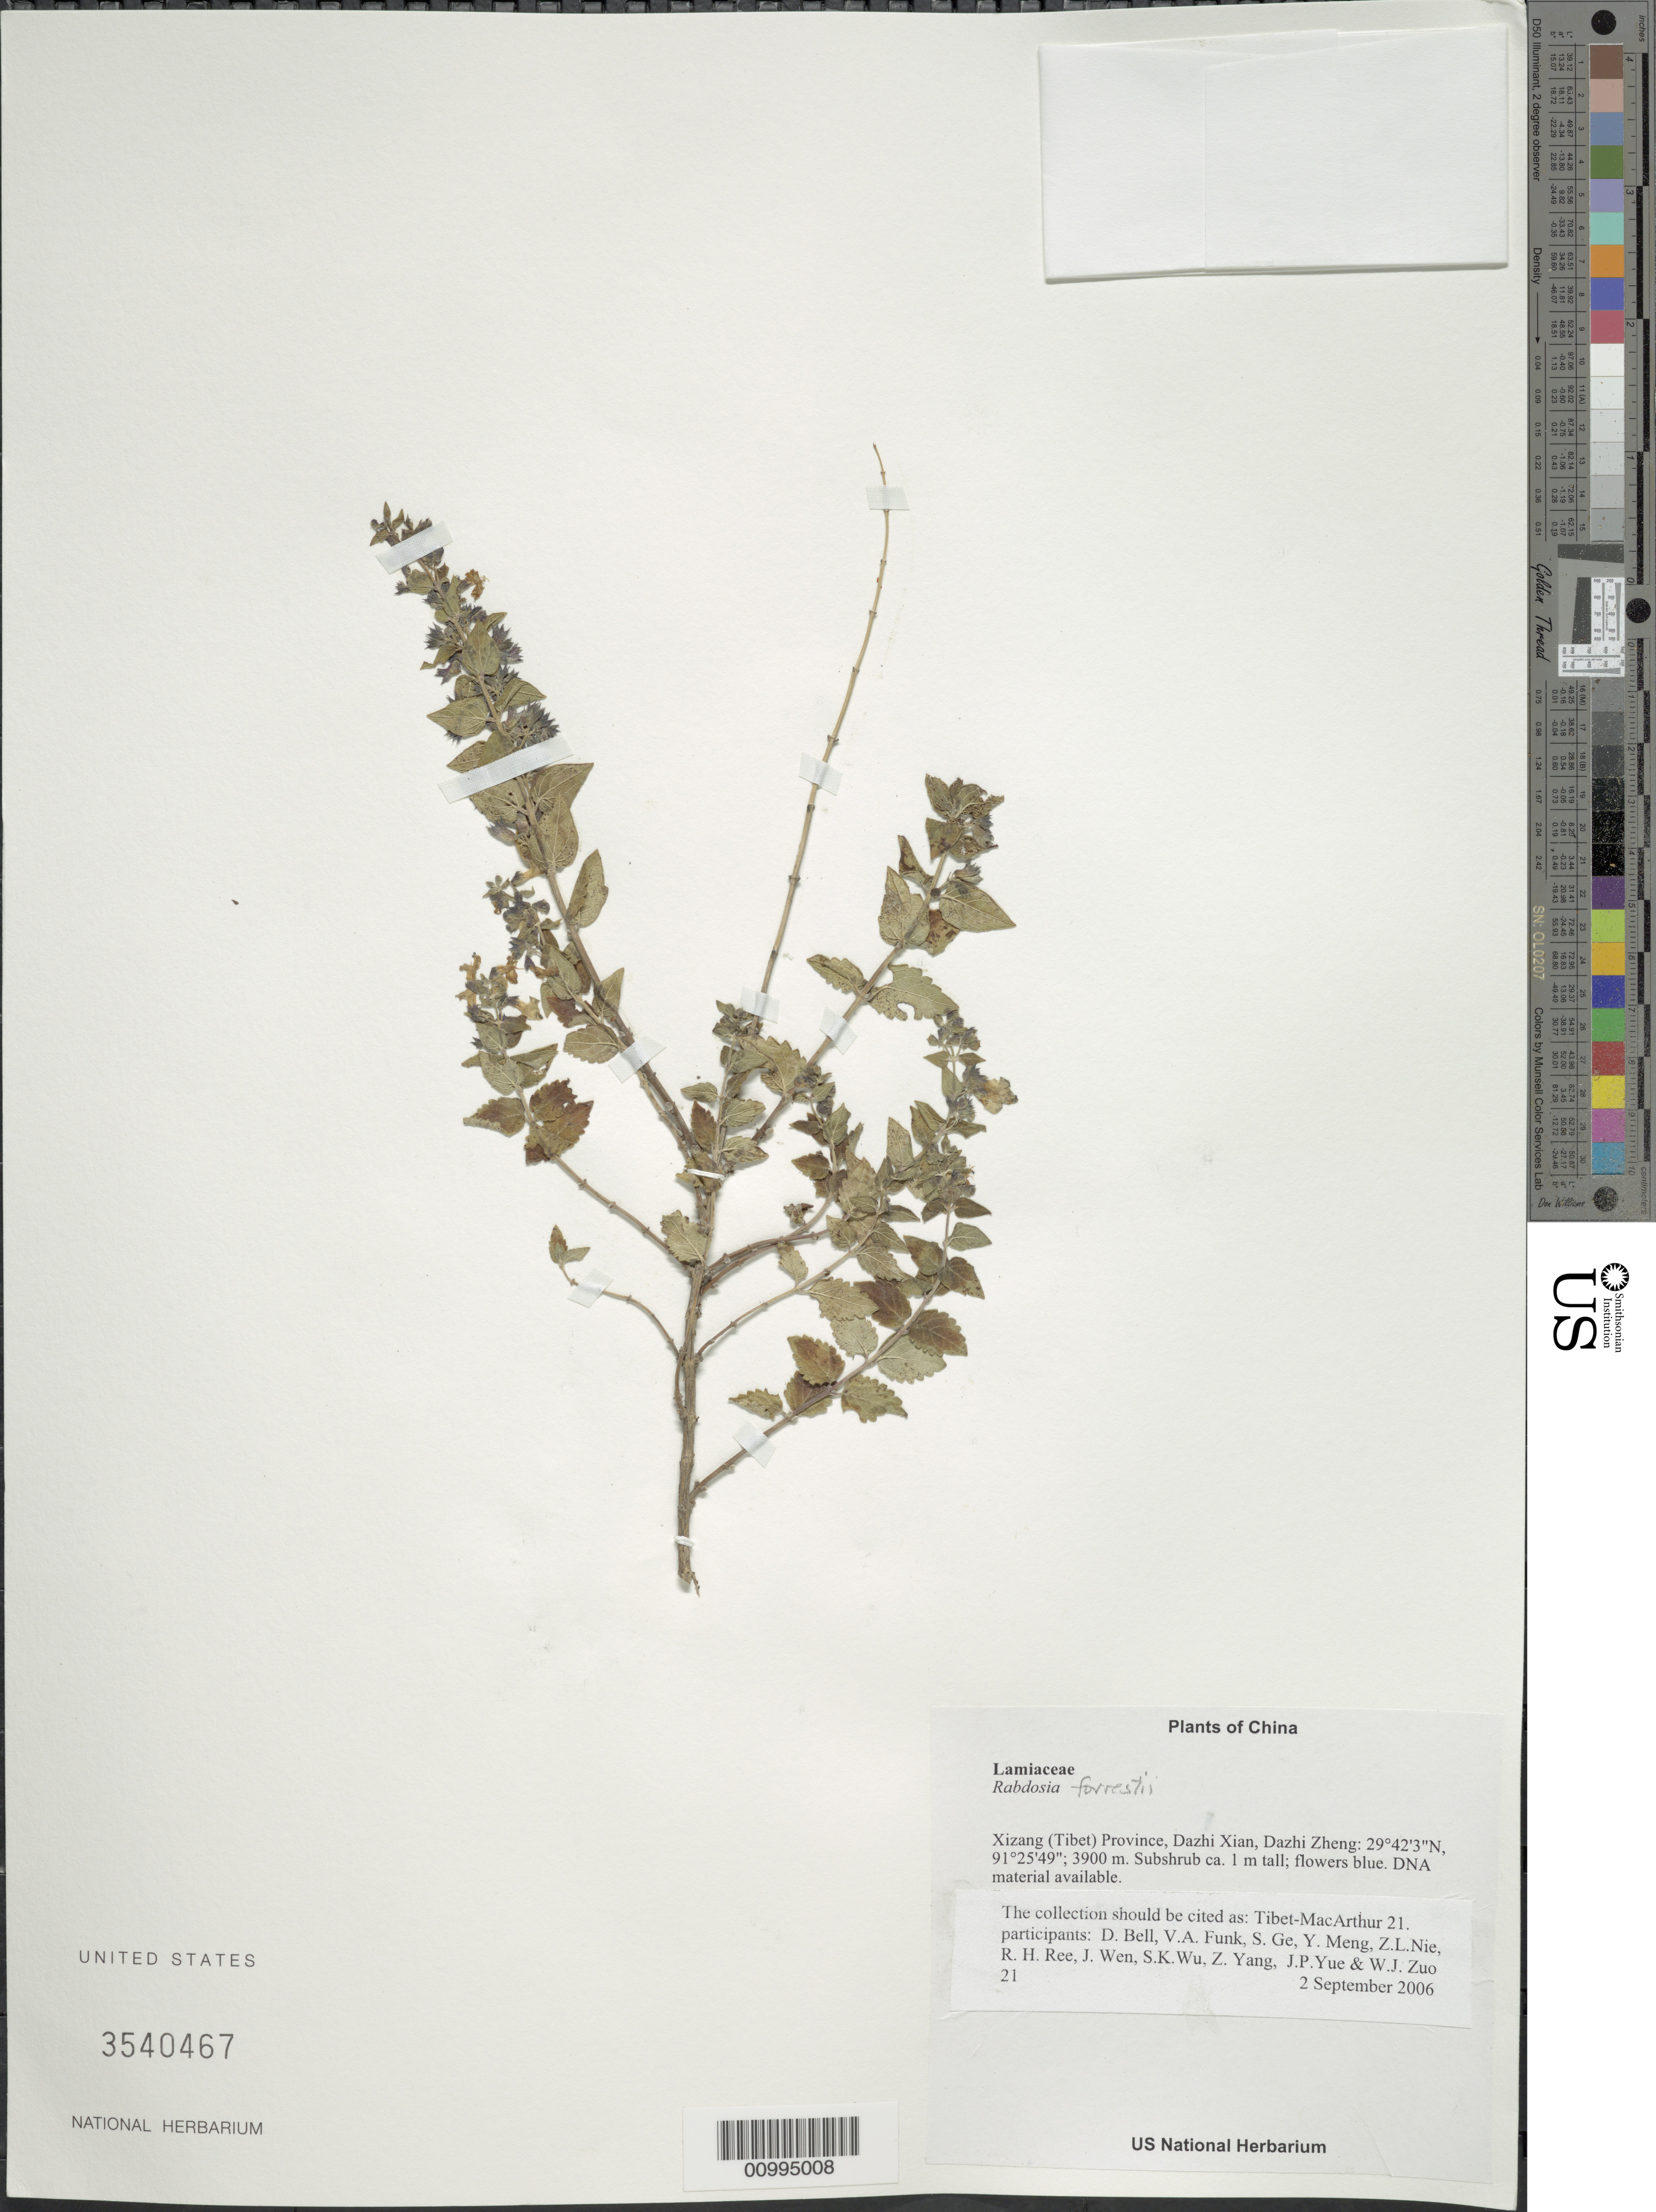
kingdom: Plantae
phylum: Tracheophyta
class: Magnoliopsida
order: Lamiales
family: Lamiaceae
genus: Rabdosia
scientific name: Rabdosia forrestii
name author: (Diels) H. Hara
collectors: Tibet-MacArthur, D. A. Bell, V. Funk, S. Ge, Y. Meng, Z. Nie, R. Ree, J. Wen, S. K. Wu, Z. Yang, J. Yue & W. Zuo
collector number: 21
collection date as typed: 02 Sep 2006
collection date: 2006-09-02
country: China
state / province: Xizang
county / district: Dazhi Xian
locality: Dazhi Zheng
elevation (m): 3900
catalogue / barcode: US 3540467